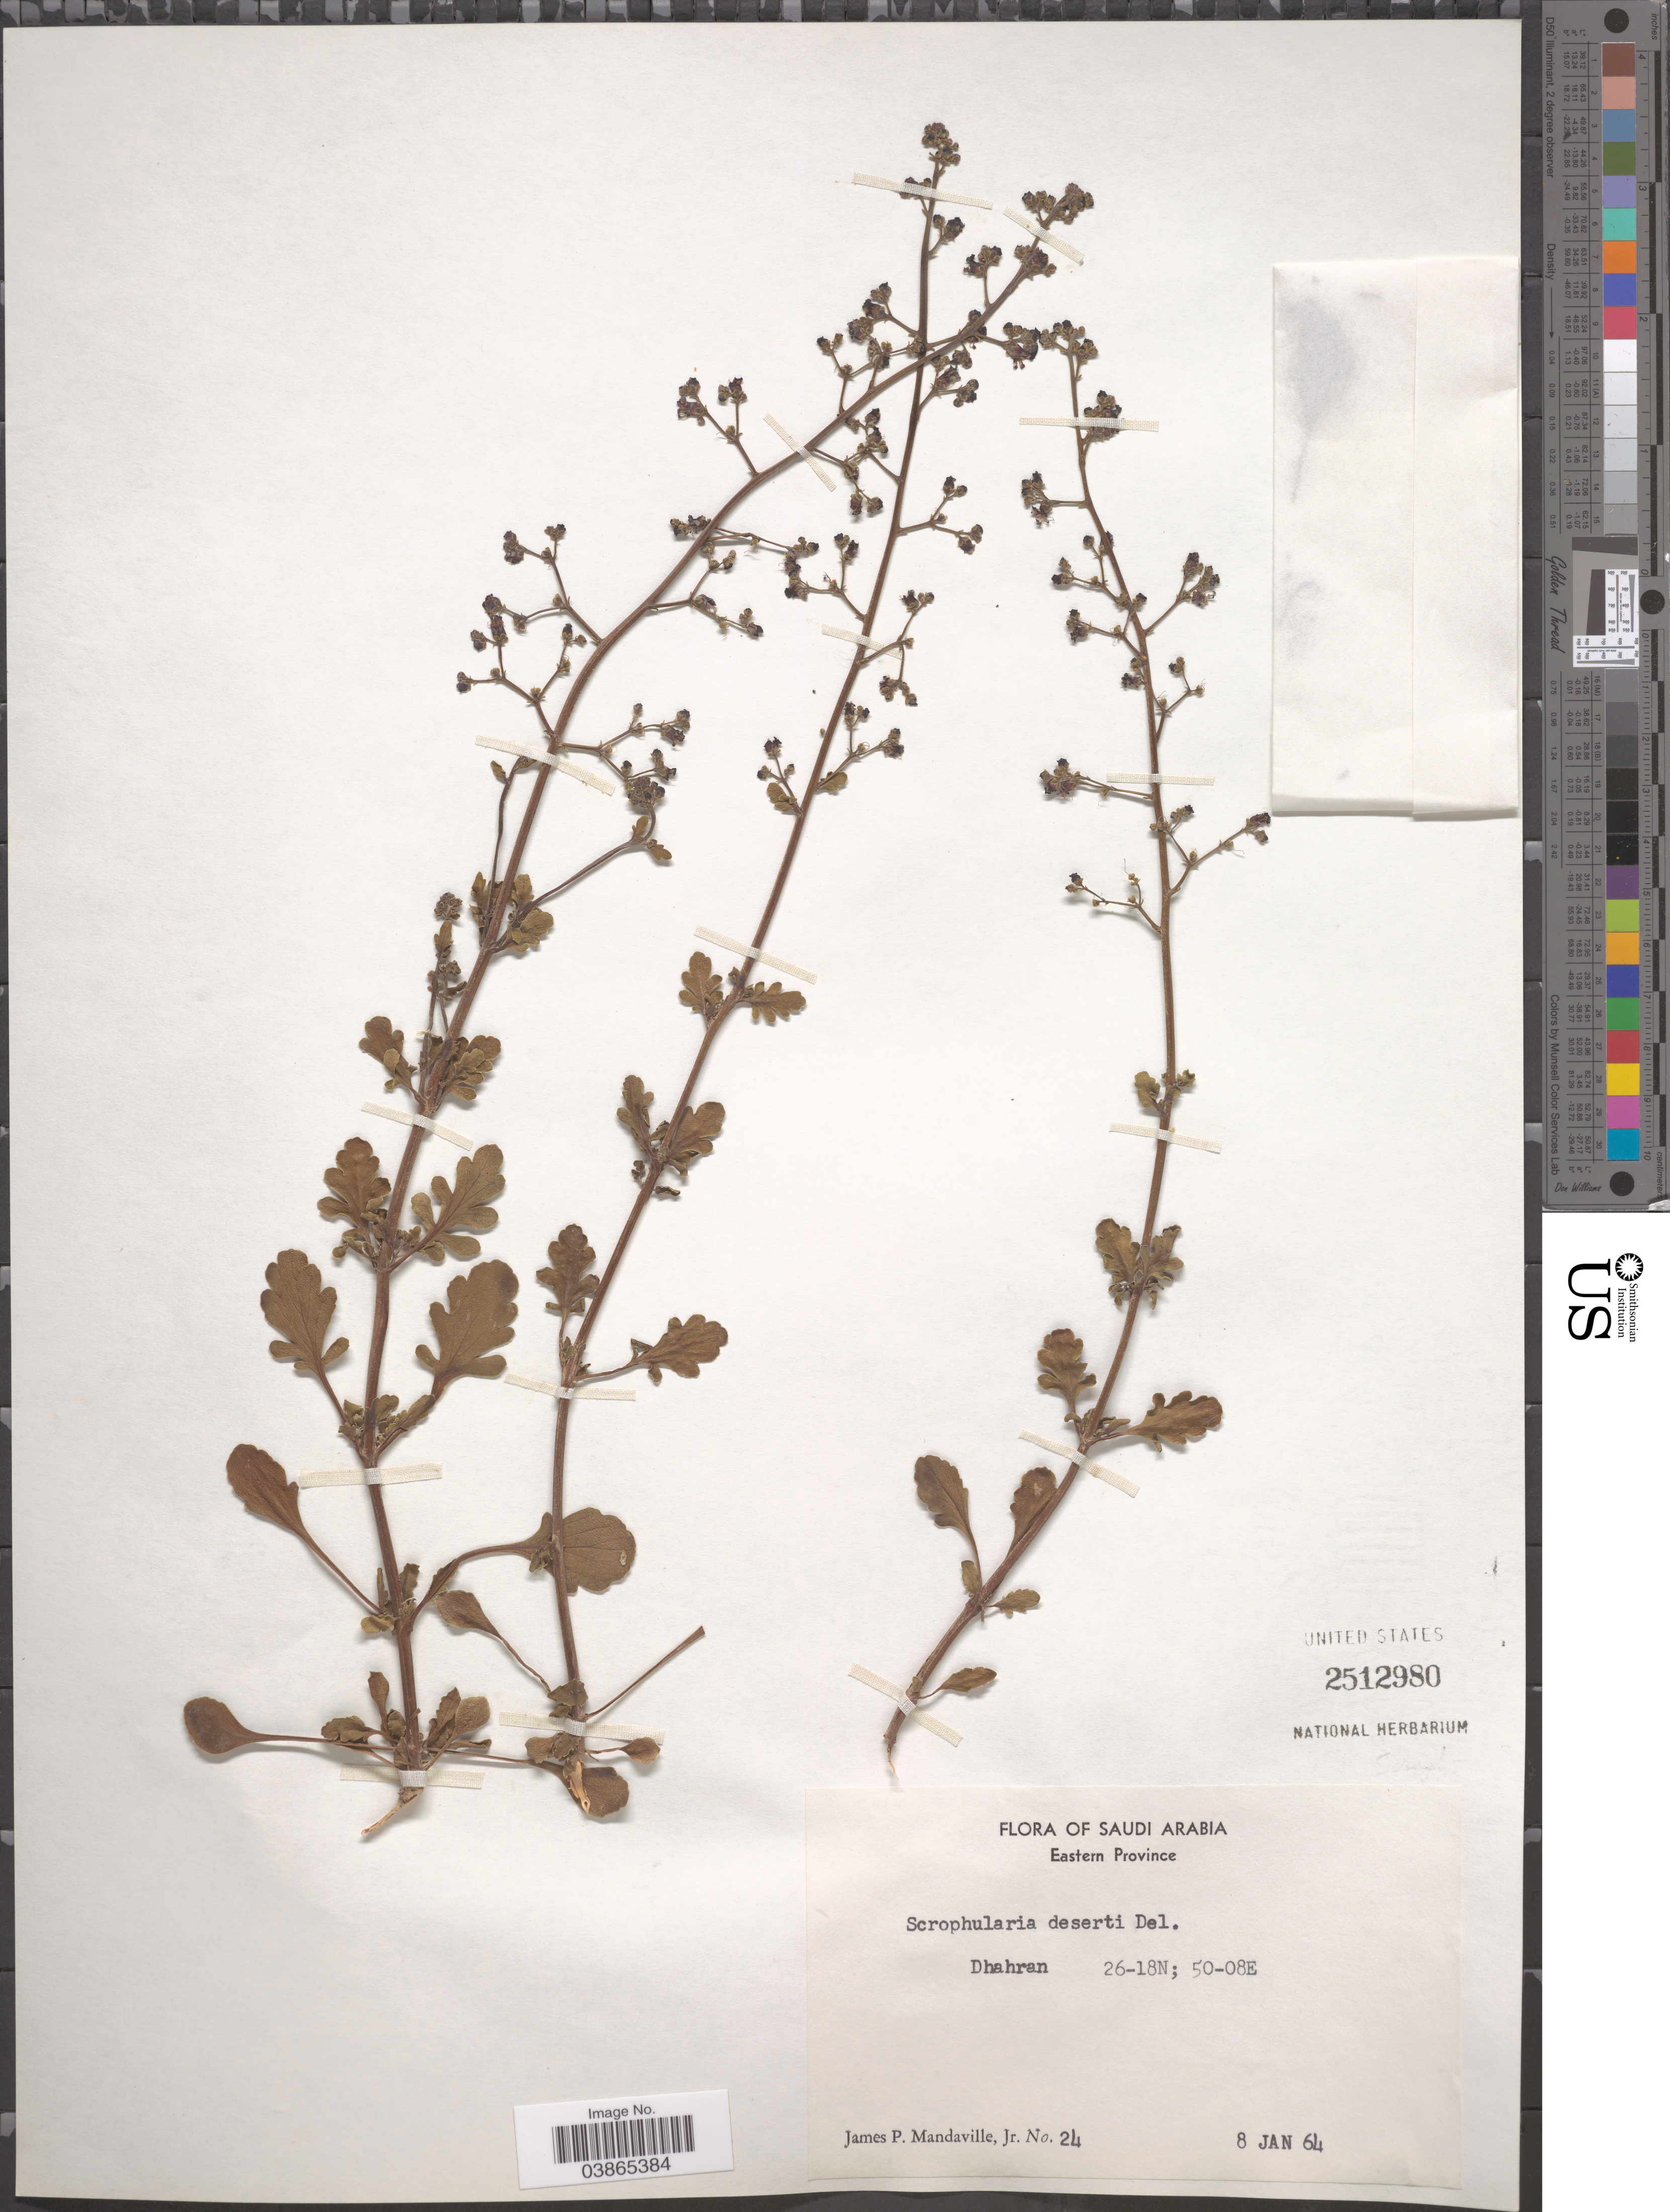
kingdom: Plantae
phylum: Tracheophyta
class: Magnoliopsida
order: Lamiales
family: Scrophulariaceae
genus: Scrophularia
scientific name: Scrophularia deserti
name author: Delile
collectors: J. Mandaville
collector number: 24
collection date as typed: Transcribed d/m/y: 8/1/64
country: Saudi Arabia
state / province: Ash Sharqiyah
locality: Eastern Province. Dhahran.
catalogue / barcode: US 2512980